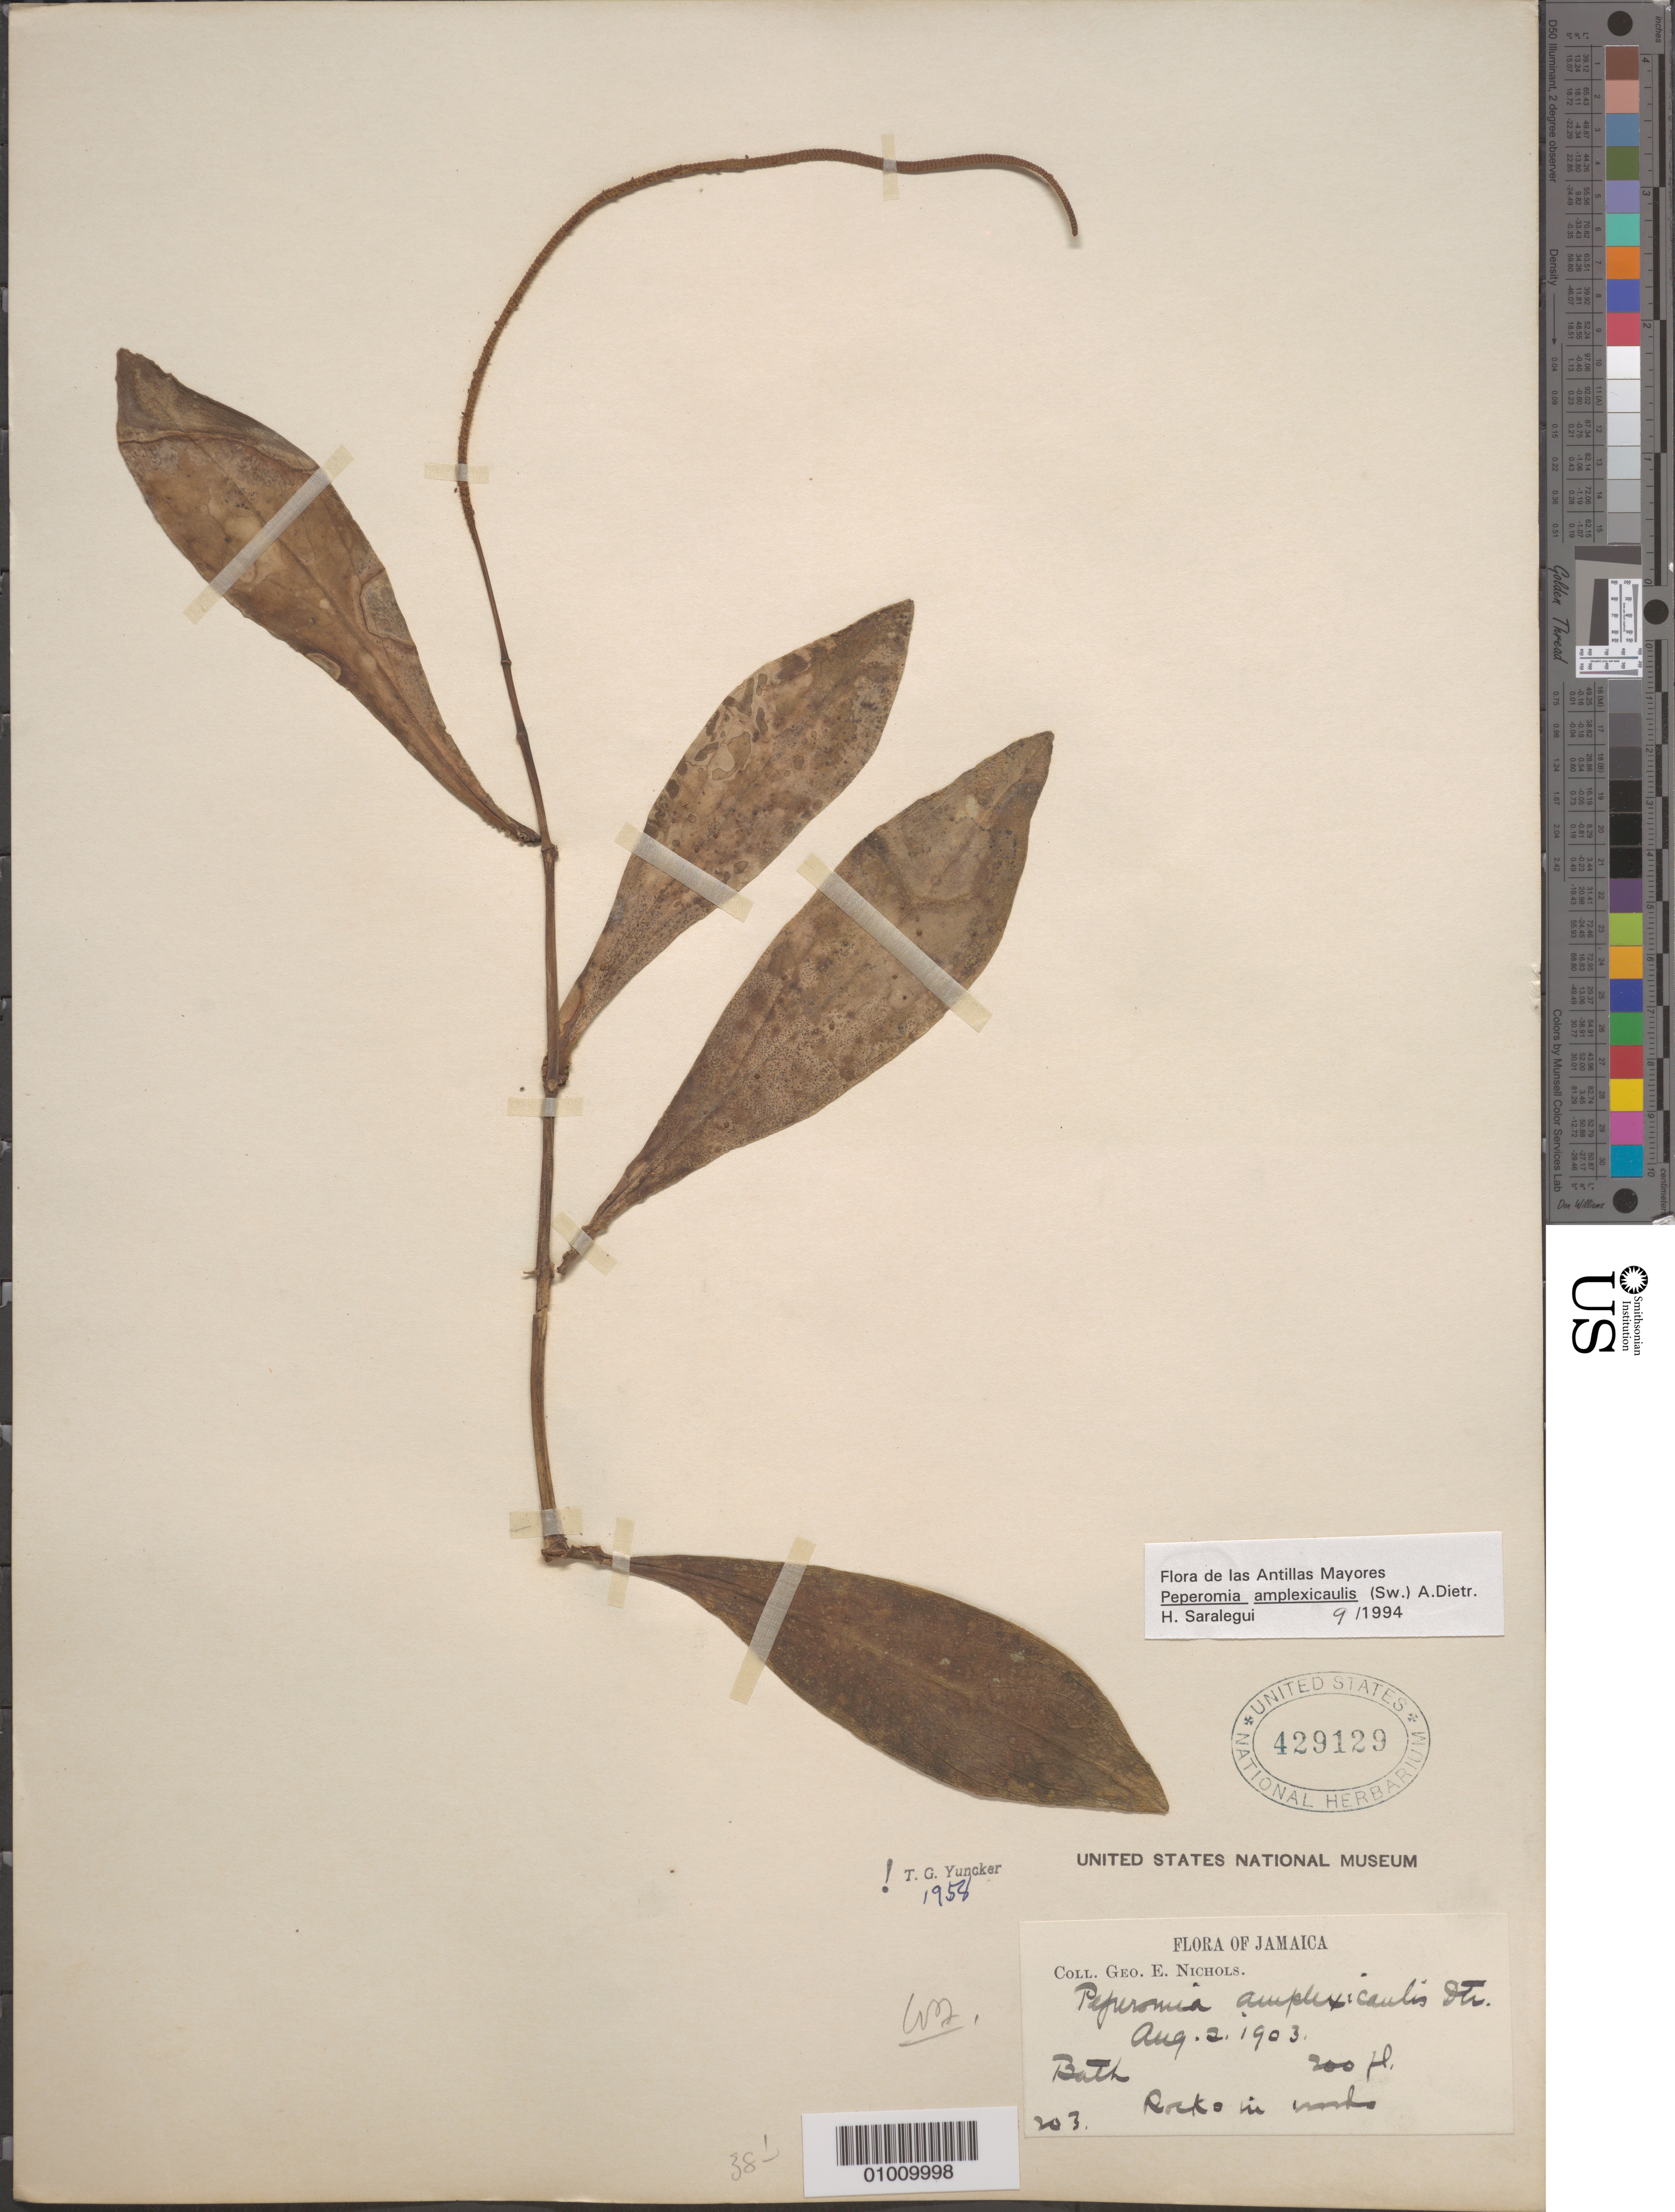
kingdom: Plantae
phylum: Tracheophyta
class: Magnoliopsida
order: Piperales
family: Piperaceae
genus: Peperomia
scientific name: Peperomia amplexicaulis f. grandifolia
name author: Miq.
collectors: G. E. Nichols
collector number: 203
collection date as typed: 02 Apr 1903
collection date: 1903-04-02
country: Jamaica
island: Jamaica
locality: Bath. Rocks in shade.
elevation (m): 61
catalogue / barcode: US 429129